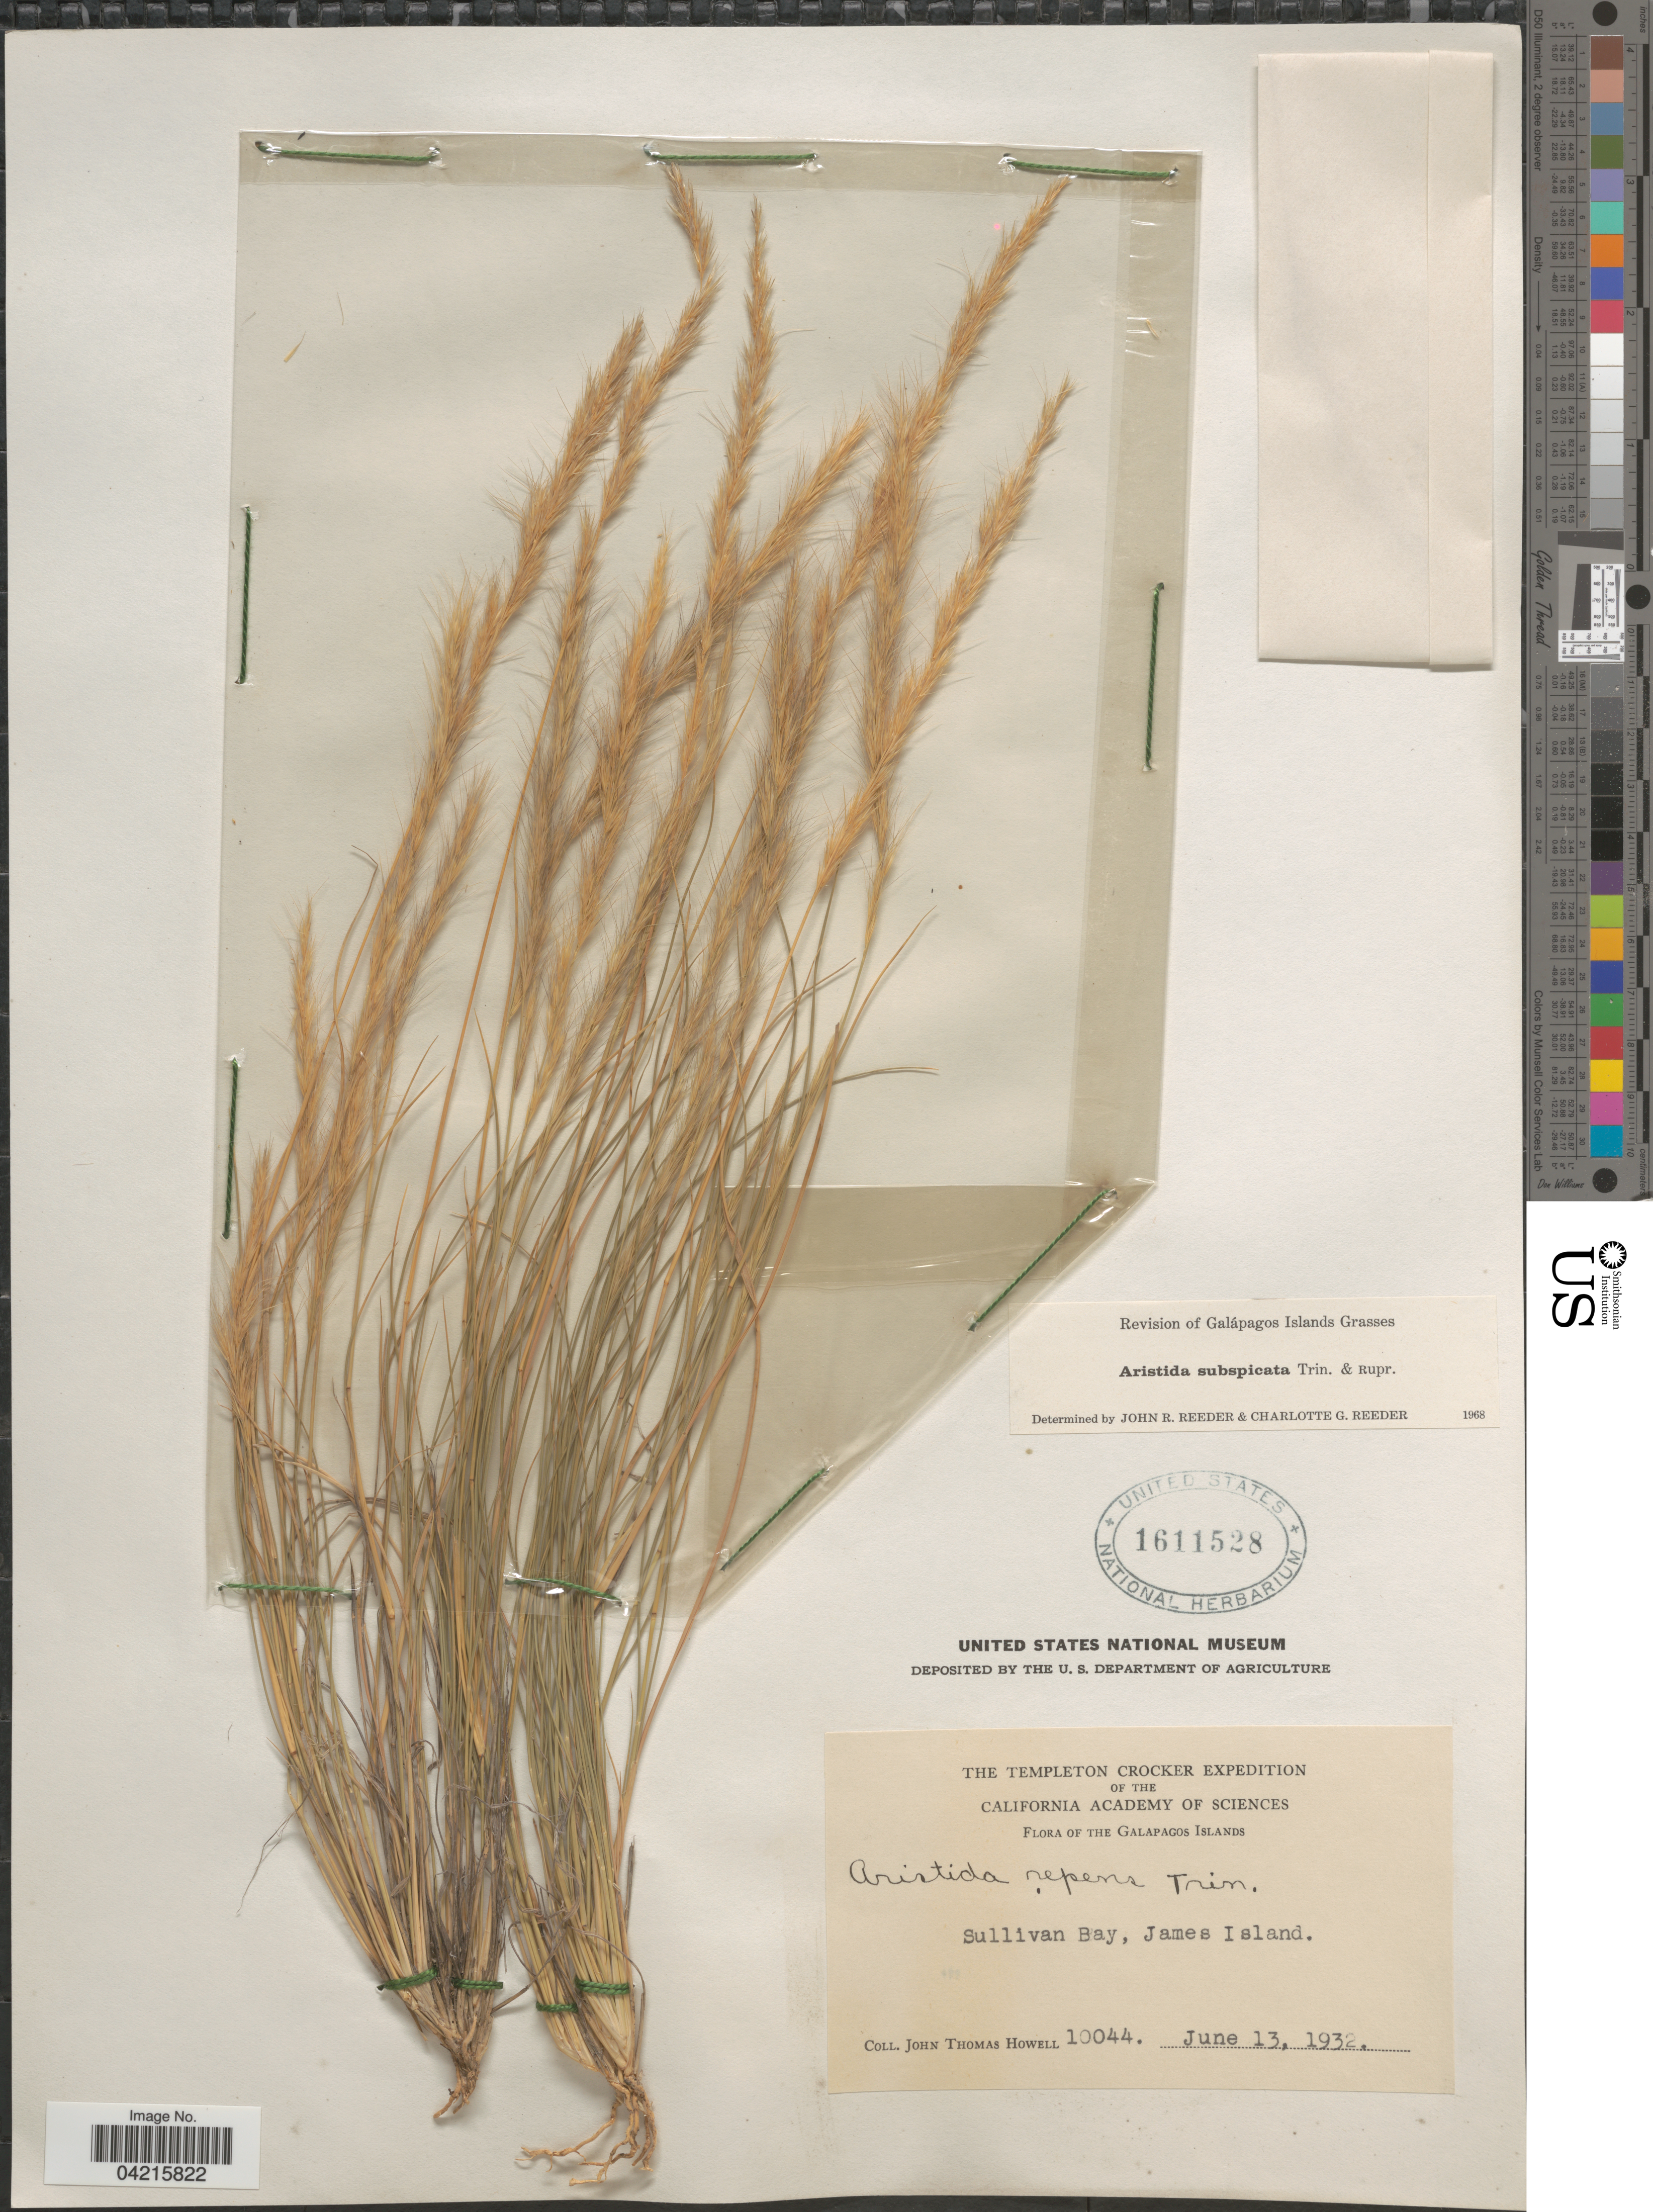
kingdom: Plantae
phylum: Tracheophyta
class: Liliopsida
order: Poales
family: Poaceae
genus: Aristida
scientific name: Aristida subspicata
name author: Trin. & Rupr.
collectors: J. T. Howell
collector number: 10044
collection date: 1932-06-13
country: Ecuador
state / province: Colón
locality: The Templeton Crocker Expedition. The Galapagos Islands. Sullivan Bay, James Island.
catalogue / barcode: US 1611528